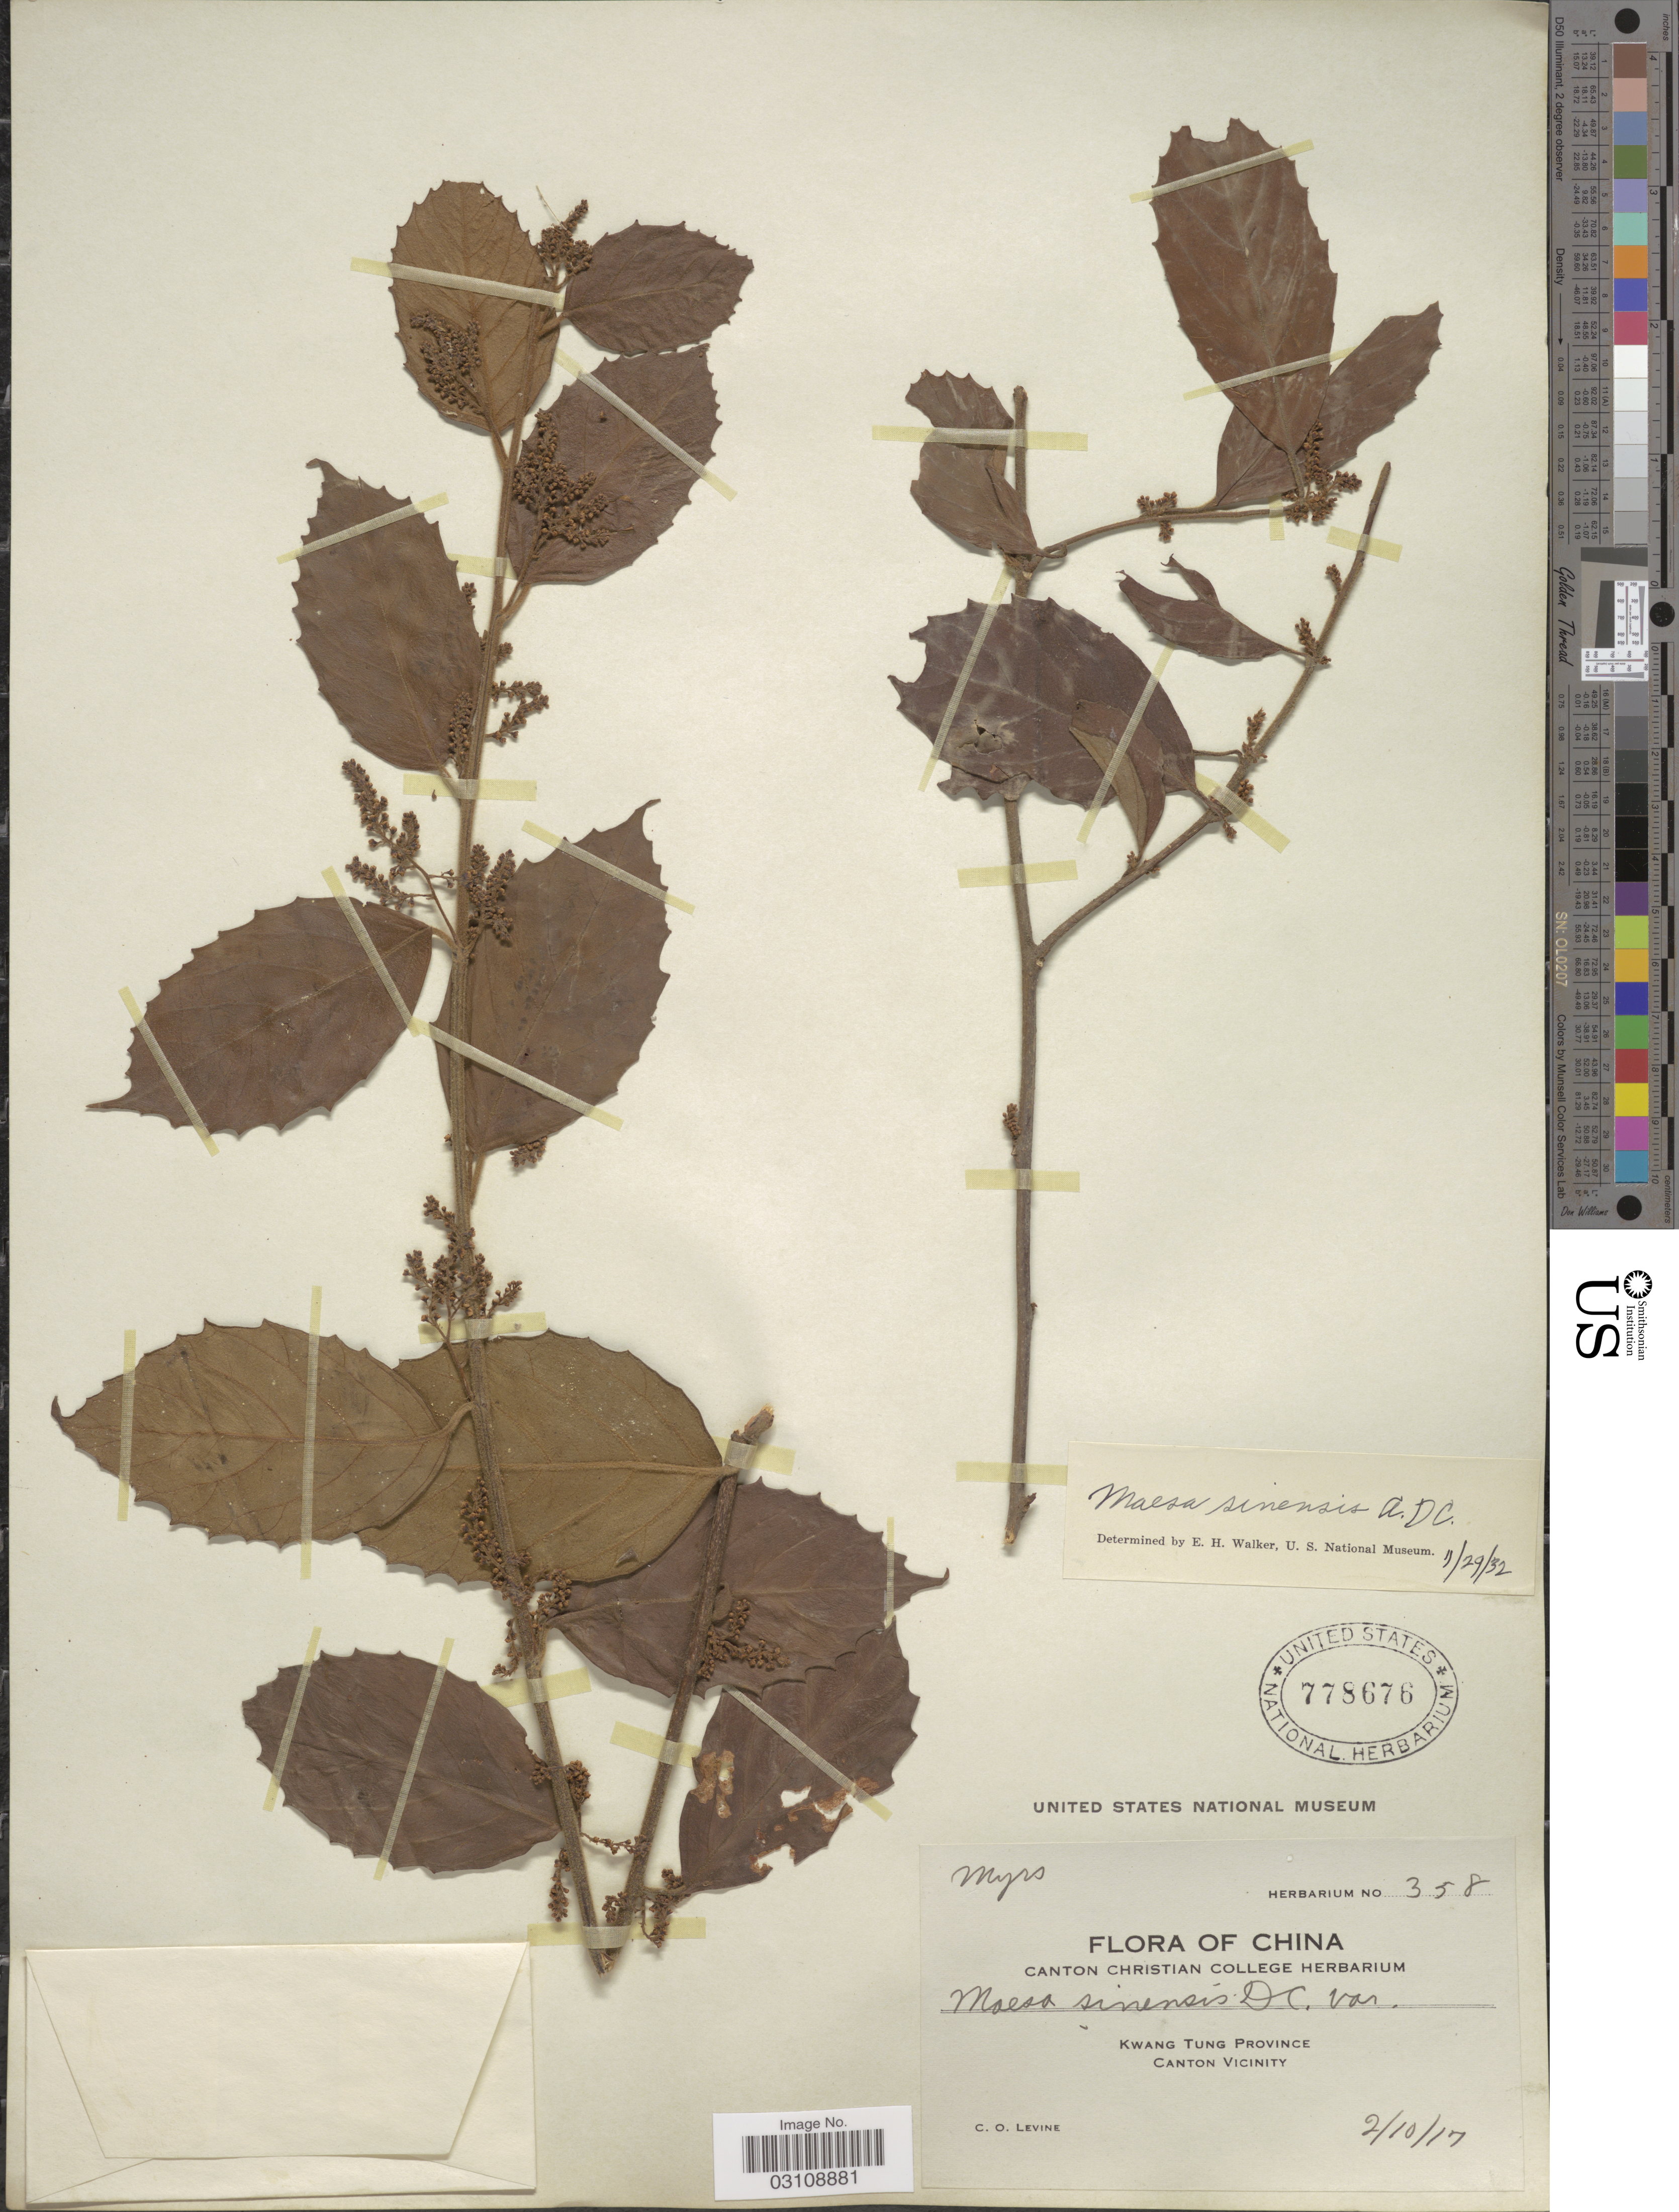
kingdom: Plantae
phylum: Tracheophyta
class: Magnoliopsida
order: Ericales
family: Primulaceae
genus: Maesa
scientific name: Maesa perlaria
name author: (Lour.) Merr.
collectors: C. O. Levine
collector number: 358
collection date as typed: Transcribed d/m/y: 2/10/17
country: China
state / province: Guangdong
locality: Kwang Tung Province. Canton Vicinity.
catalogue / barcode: US 778676